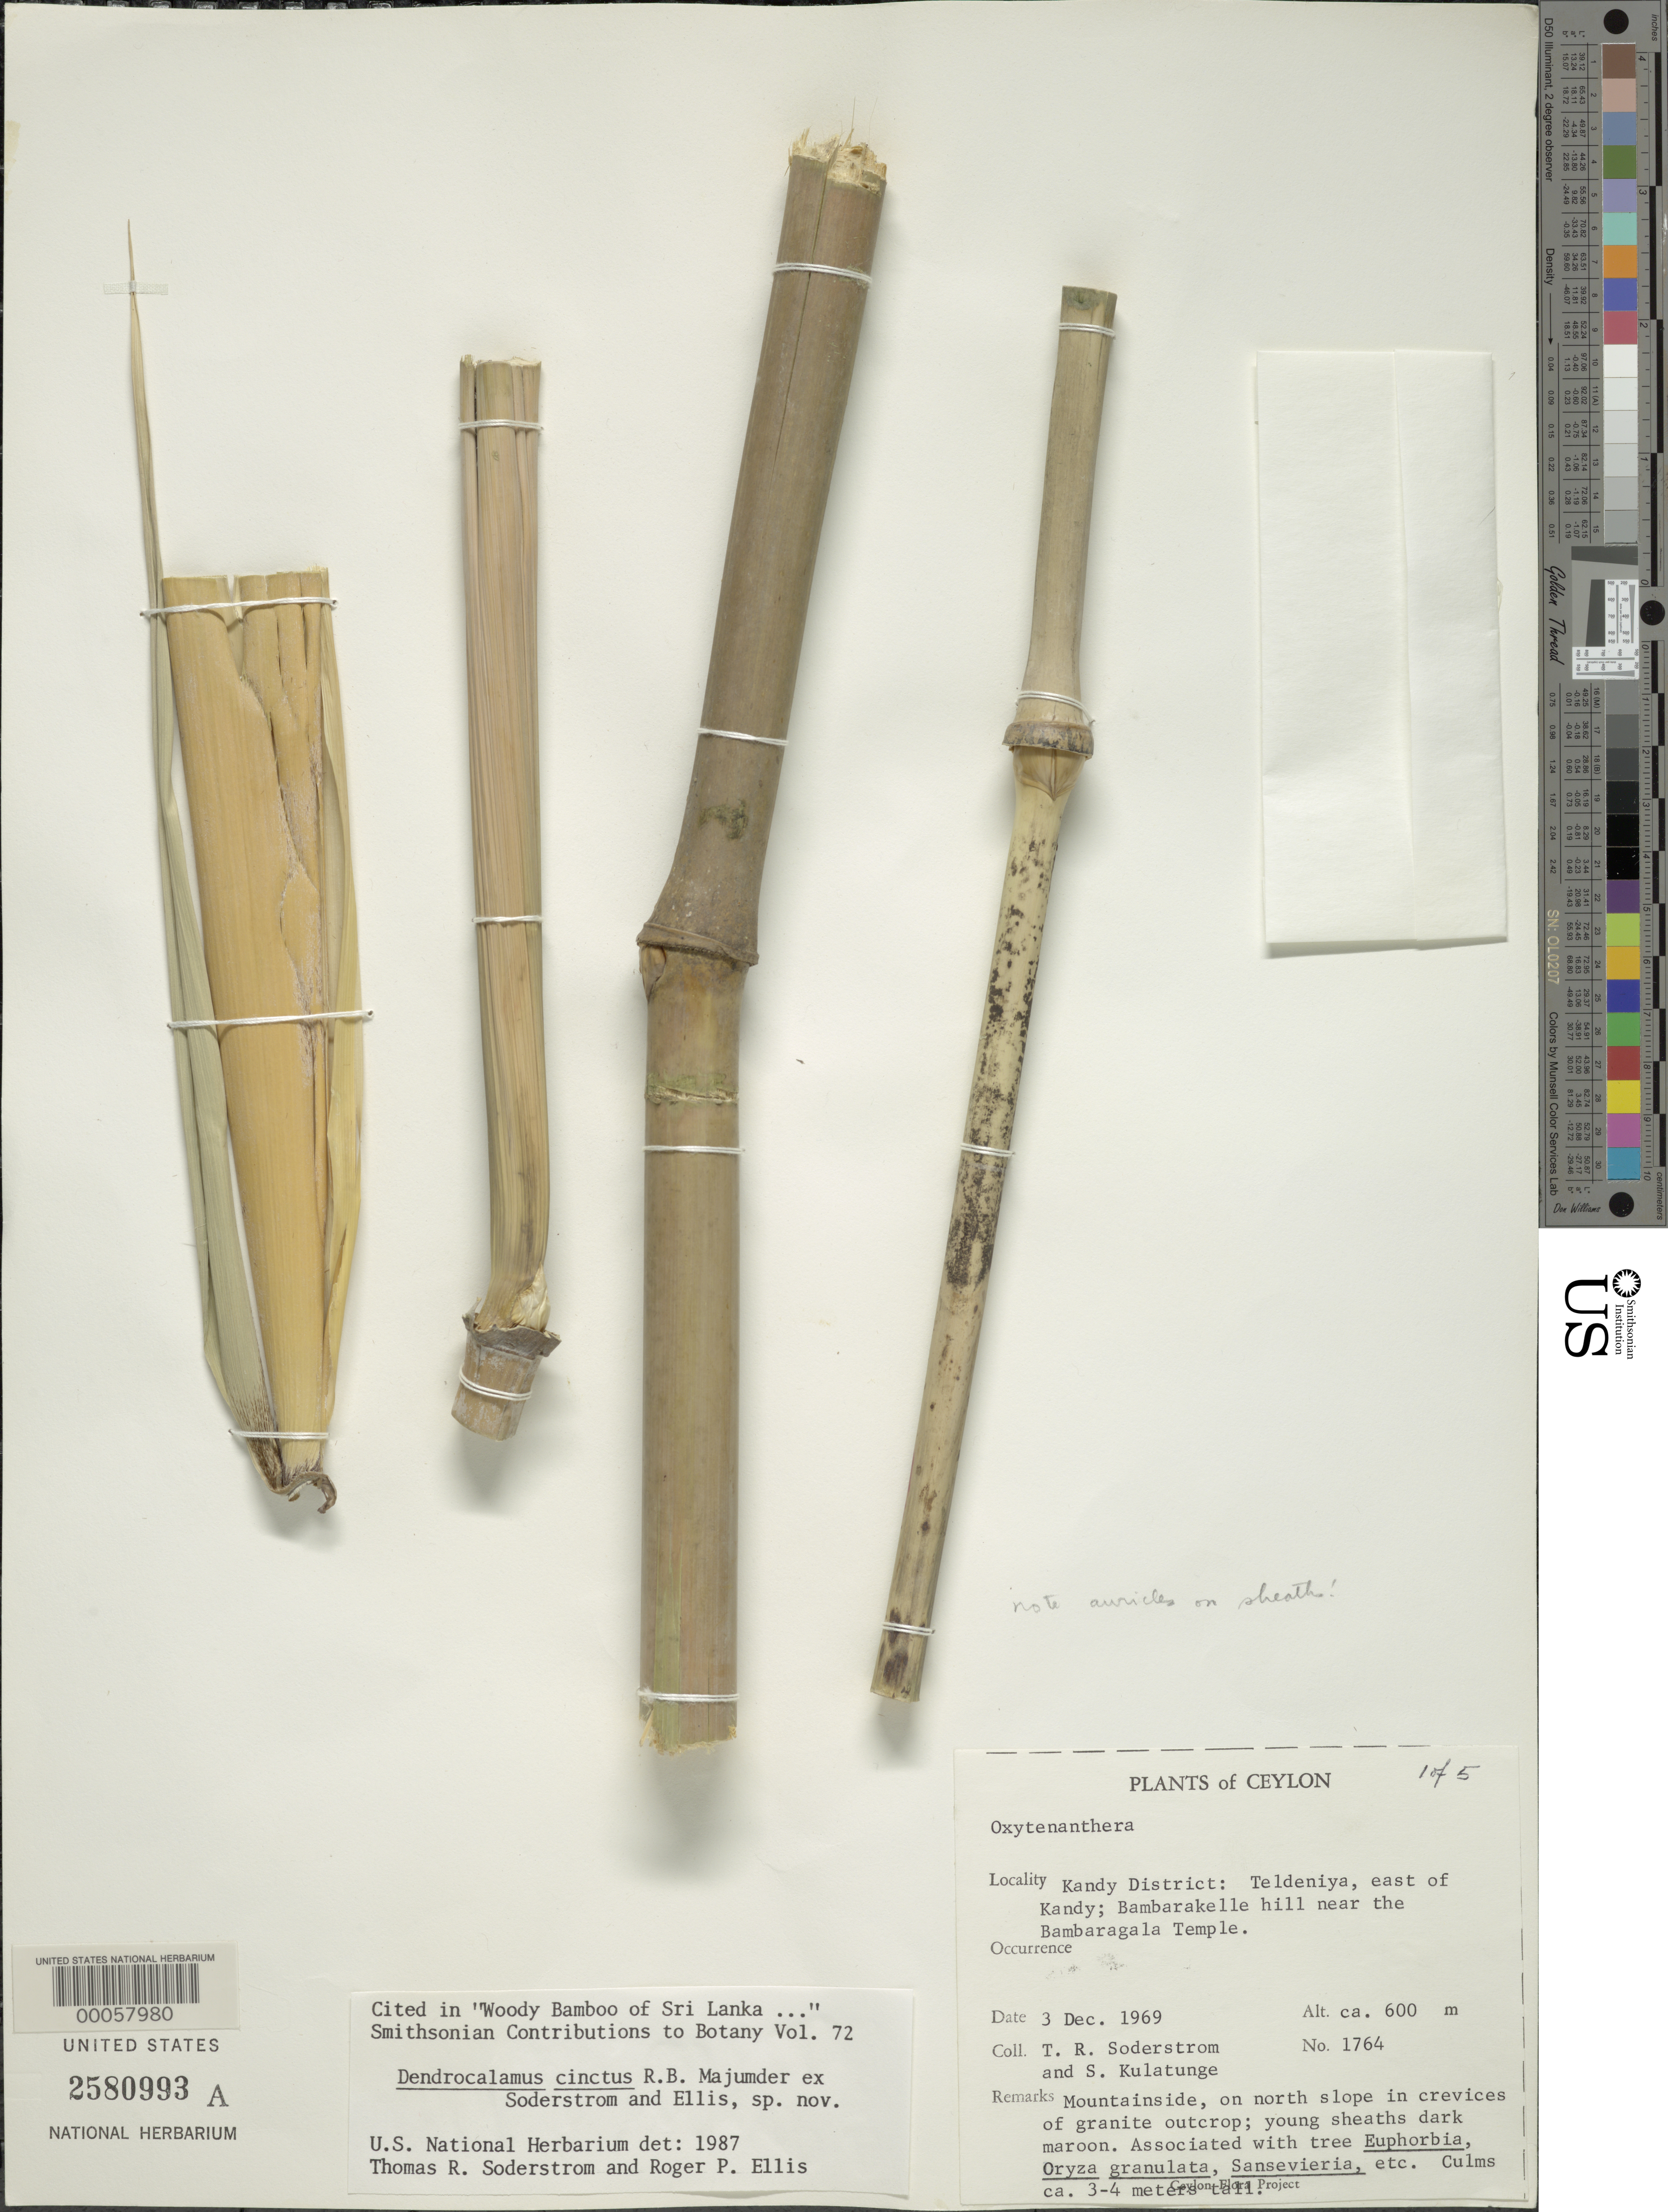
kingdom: Plantae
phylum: Tracheophyta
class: Liliopsida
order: Poales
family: Poaceae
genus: Dendrocalamus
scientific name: Dendrocalamus cinctus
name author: R.B. Majumder ex Soderstr. & R.P. Ellis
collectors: T. R. Soderstrom & S. Kulatunge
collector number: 1764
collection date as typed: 03 Dec 1969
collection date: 1969-12-03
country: Sri Lanka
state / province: Central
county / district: Kandy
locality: Teldeniya, E of Kandy, Bambarakelle Hill near the Bambaragala temple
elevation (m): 600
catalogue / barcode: US 2580993A